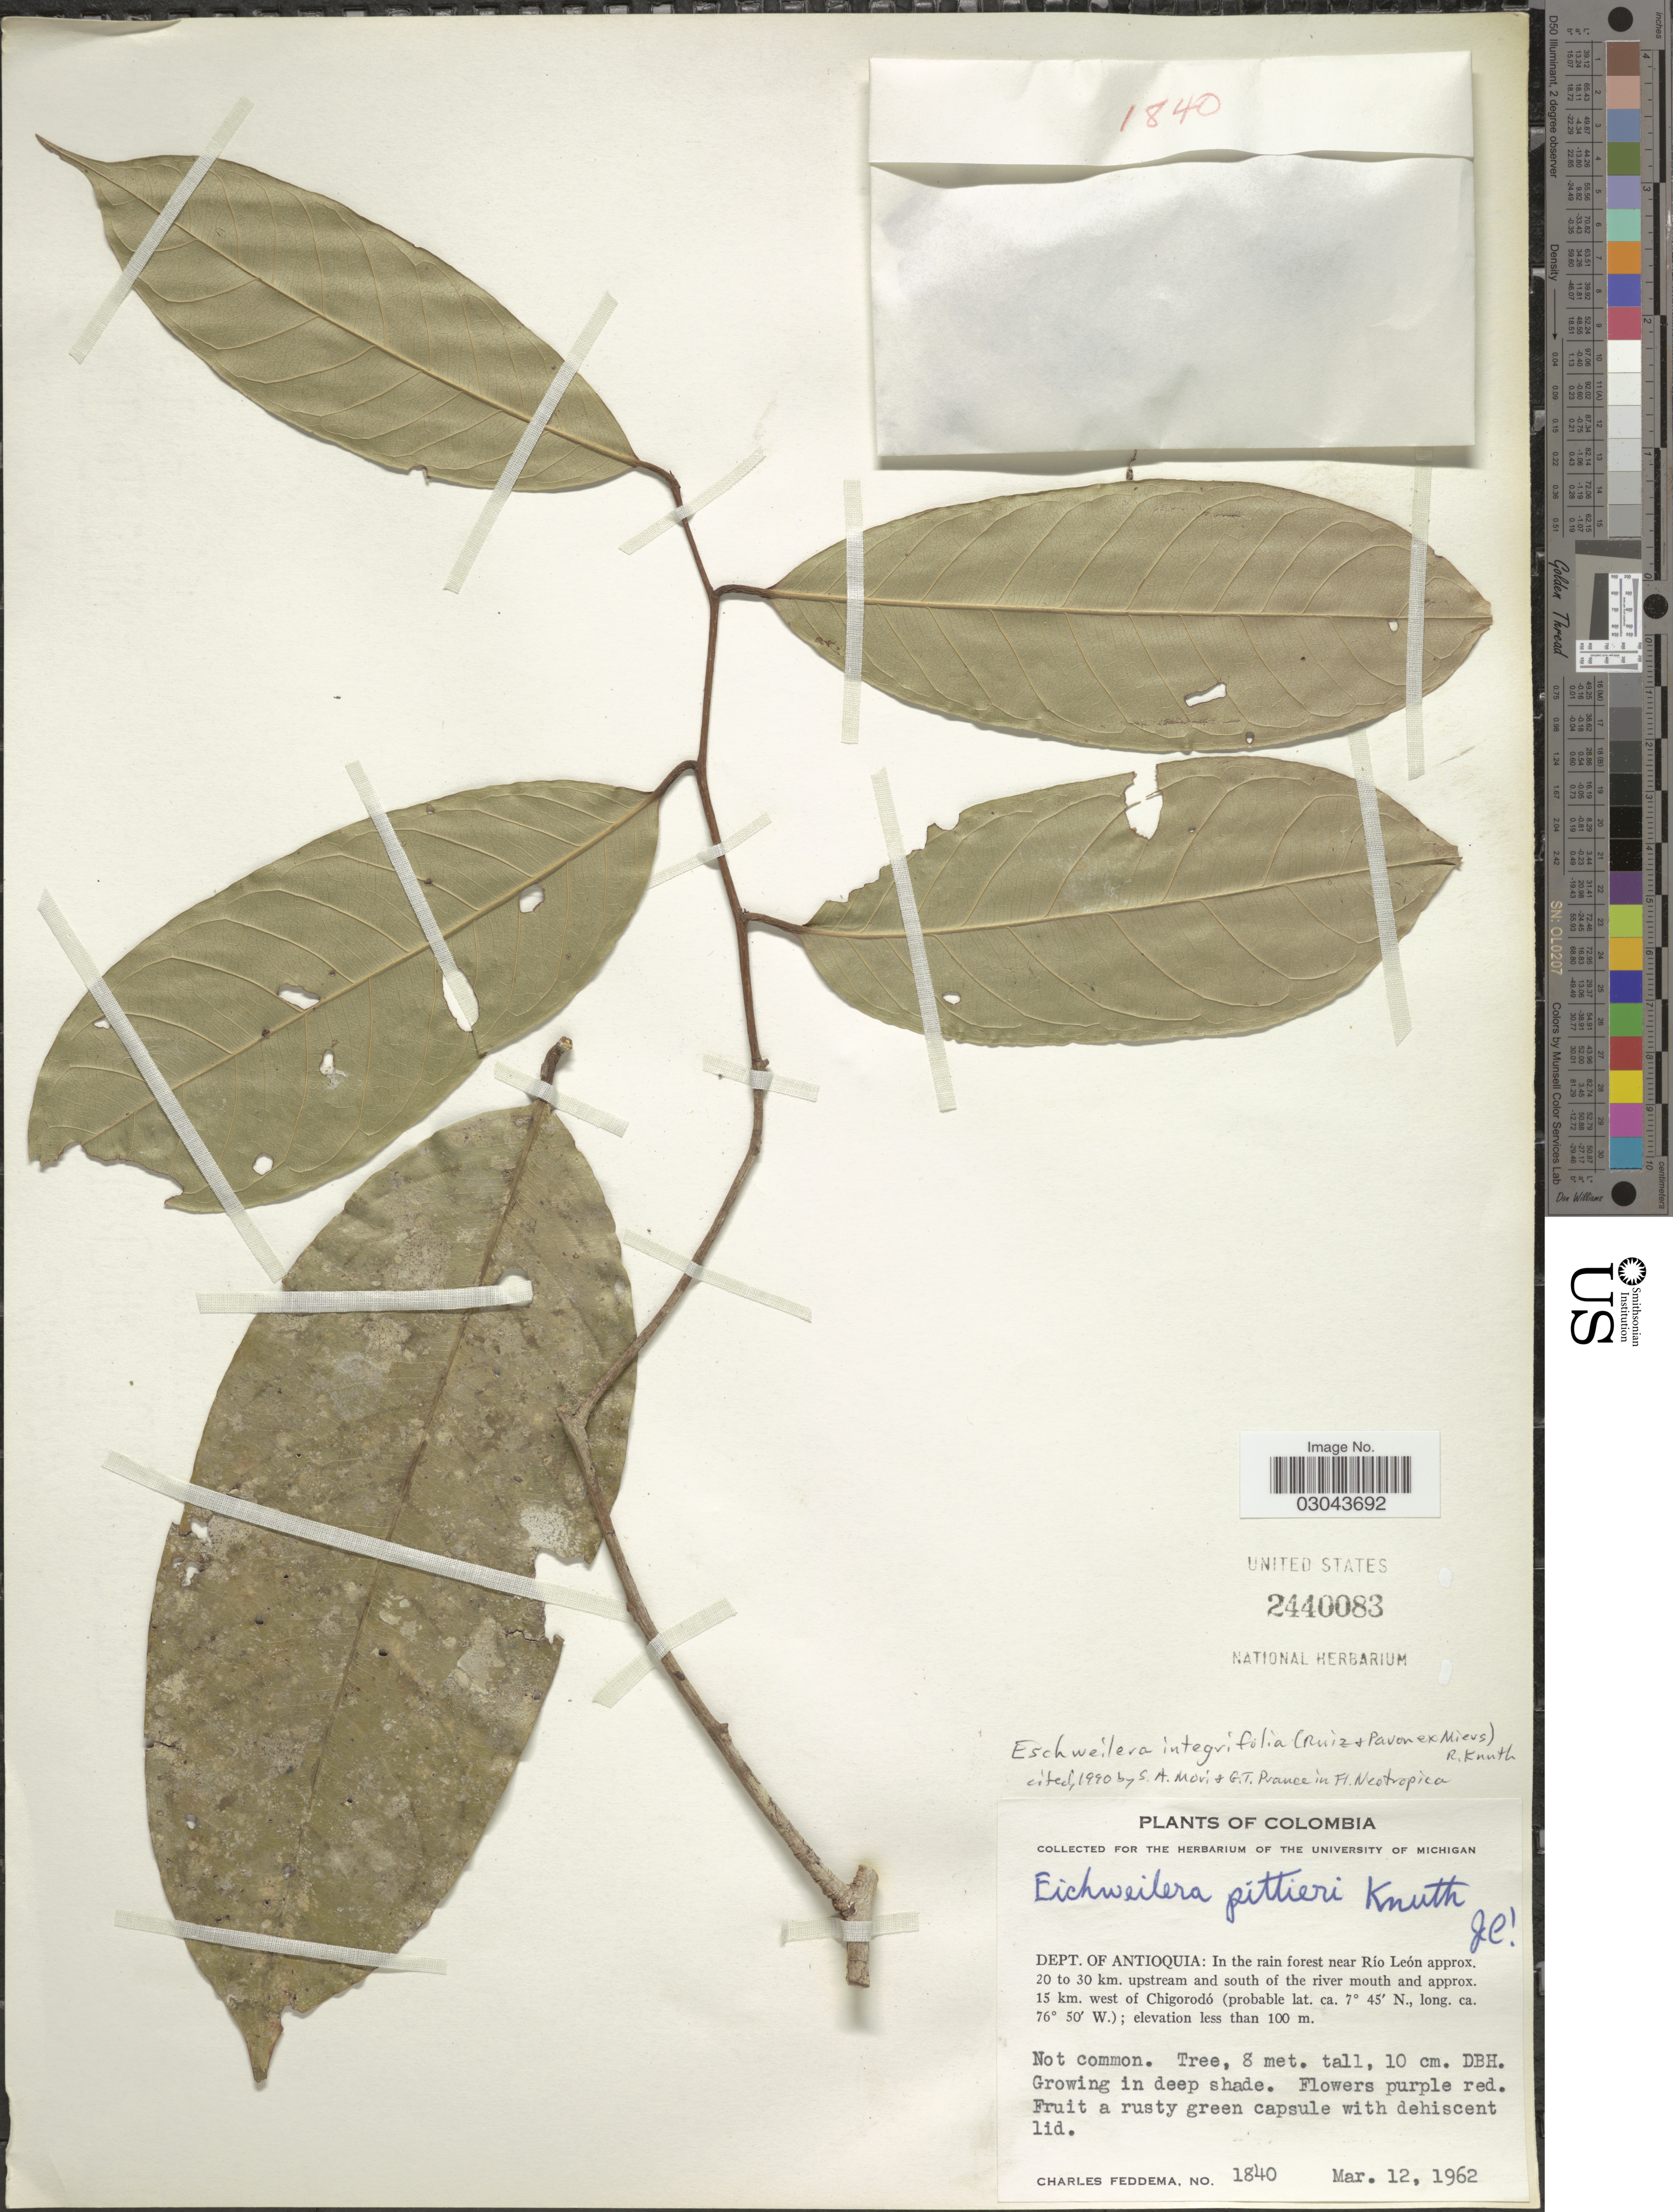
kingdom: Plantae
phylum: Tracheophyta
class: Magnoliopsida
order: Ericales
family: Lecythidaceae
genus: Eschweilera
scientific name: Eschweilera integrifolia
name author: (Ruiz & Pav. ex Miers) R. Knuth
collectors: C. Feddema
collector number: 1840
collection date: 1962-03-12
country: Colombia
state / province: Antioquia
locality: Dept. of Antioquia: In the rain forest near Río León approx. 20 to 30 km. upstream and south of the river mouth and approx. 15 km. west of Chigorodó.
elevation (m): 100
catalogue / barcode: US 2440083